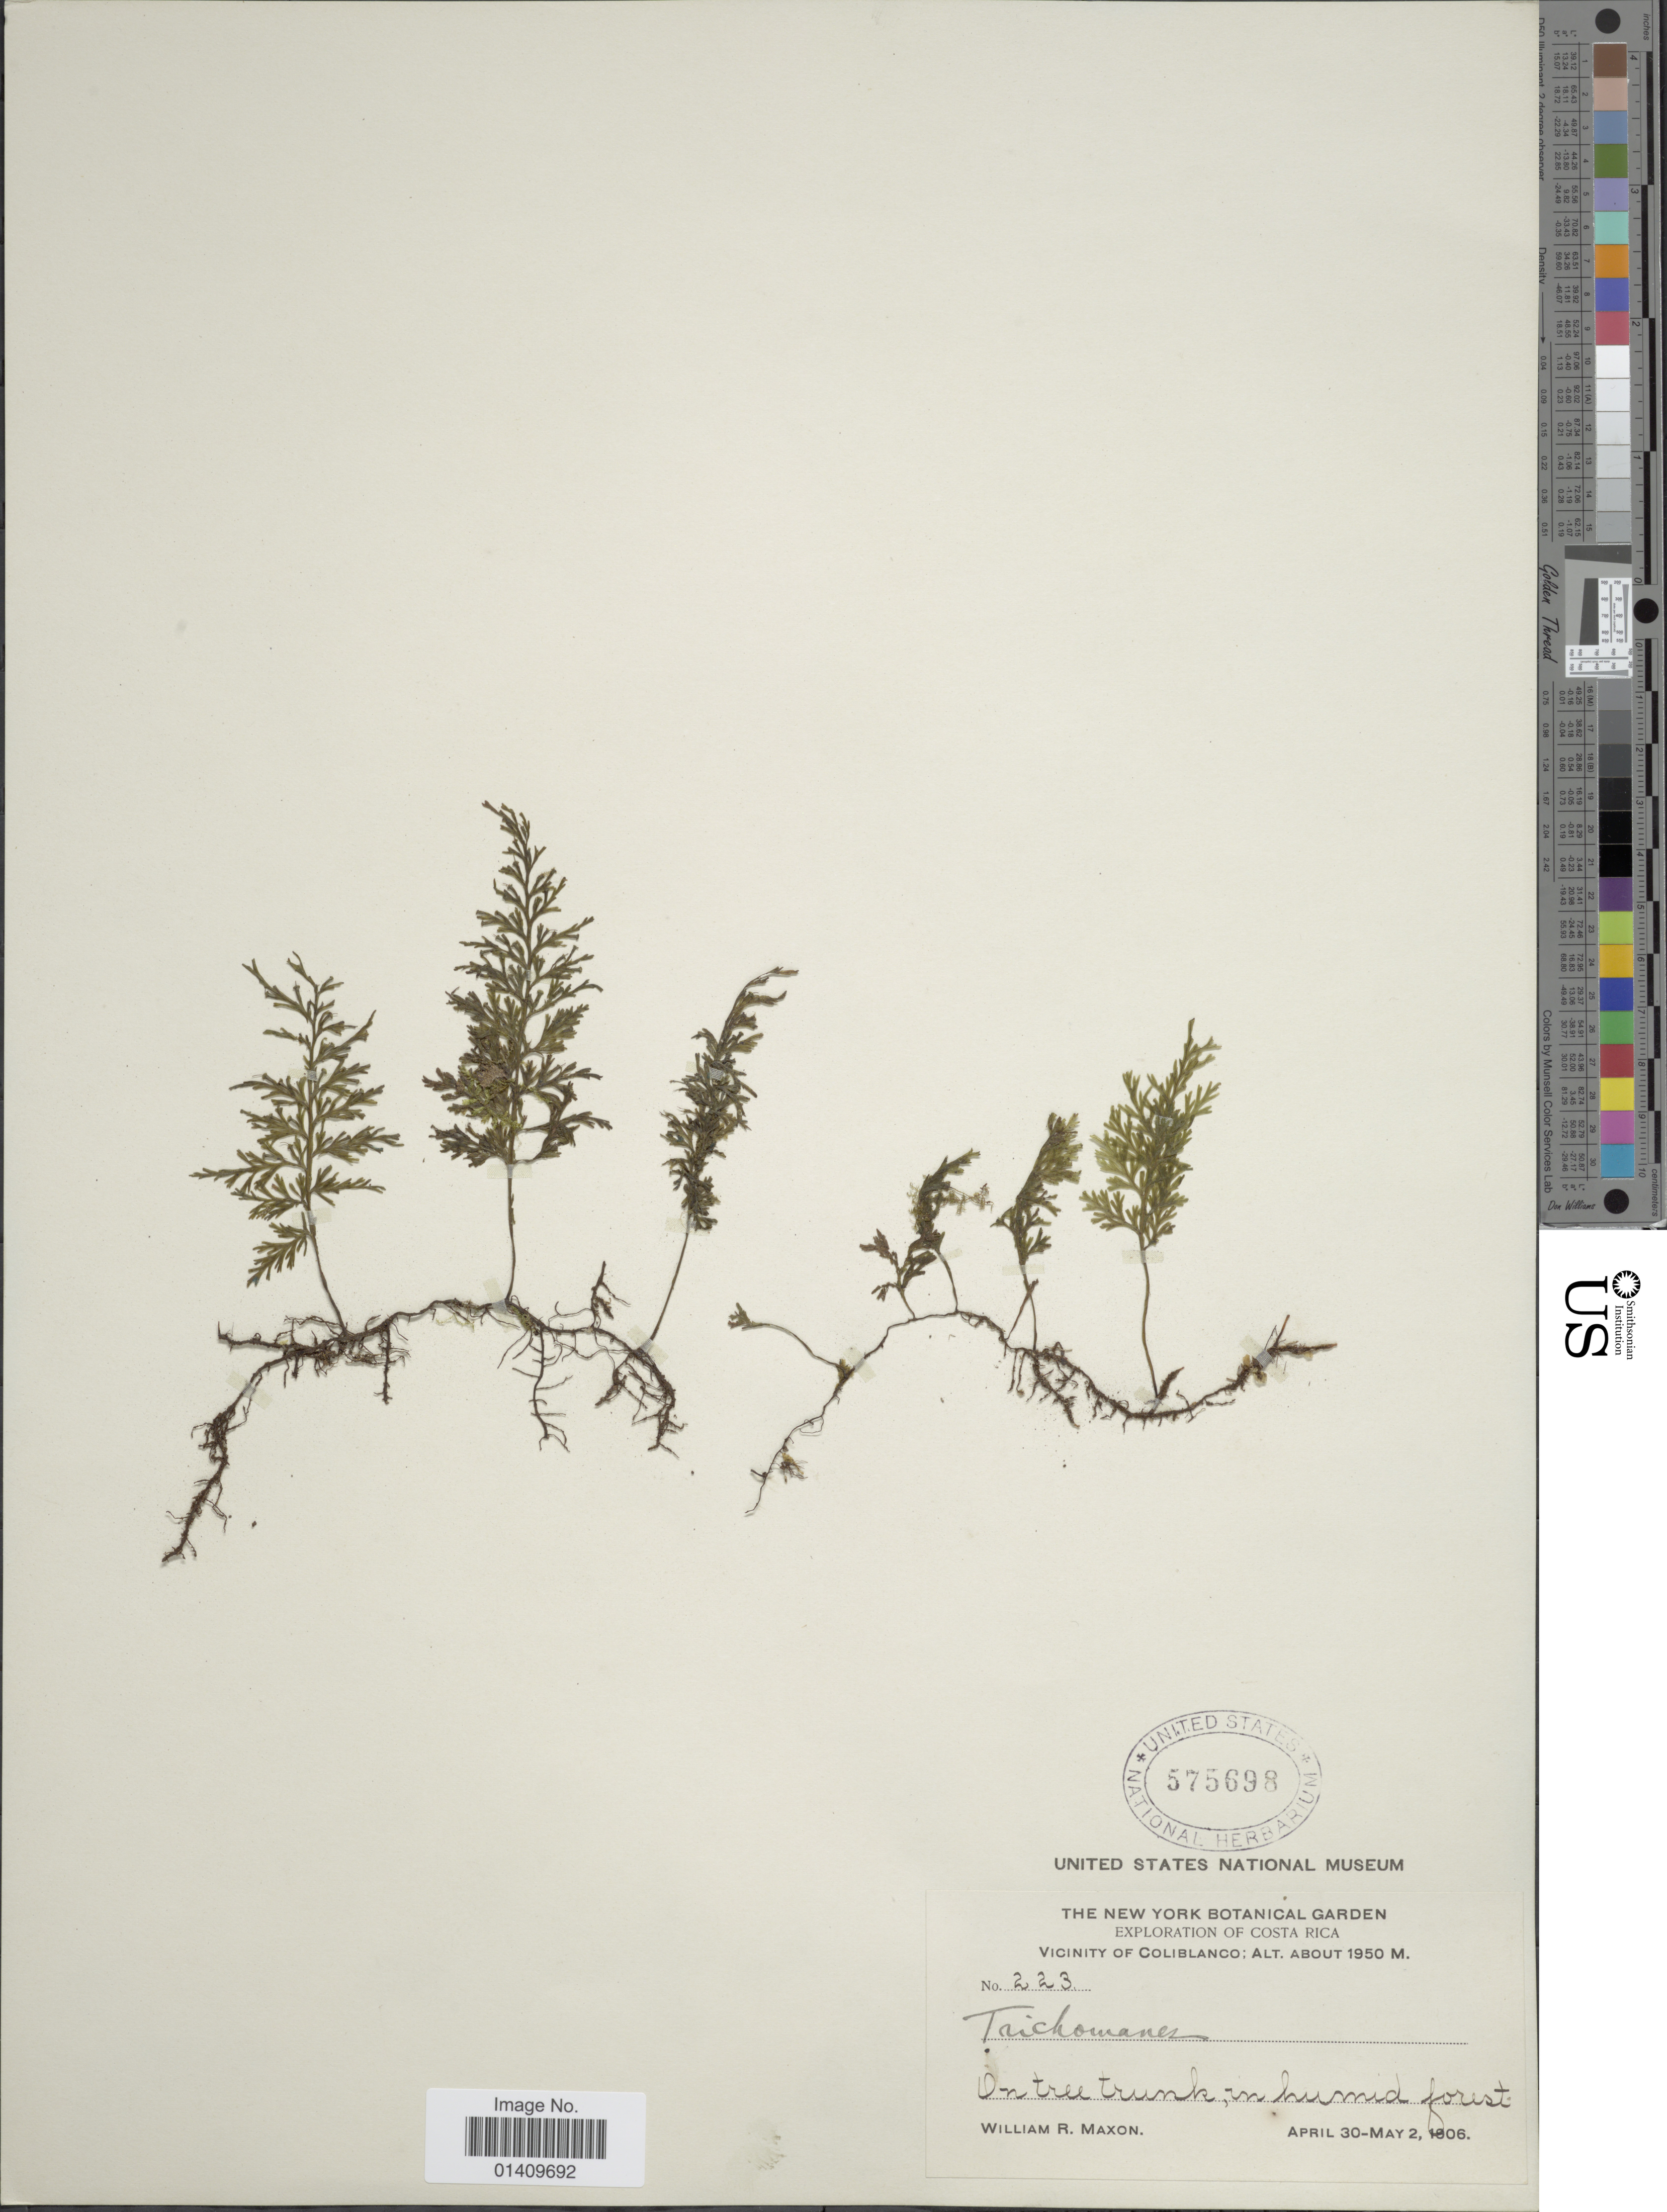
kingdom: Plantae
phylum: Tracheophyta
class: Polypodiopsida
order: Hymenophyllales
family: Hymenophyllaceae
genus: Polyphlebium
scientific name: Polyphlebium diaphanum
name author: (Kunth) Ebihara & Dubuisson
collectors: W. R. Maxon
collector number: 223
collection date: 1906-04-30/1906-05-02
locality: Vicinity of Coliblamnco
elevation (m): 1950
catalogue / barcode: US 575698